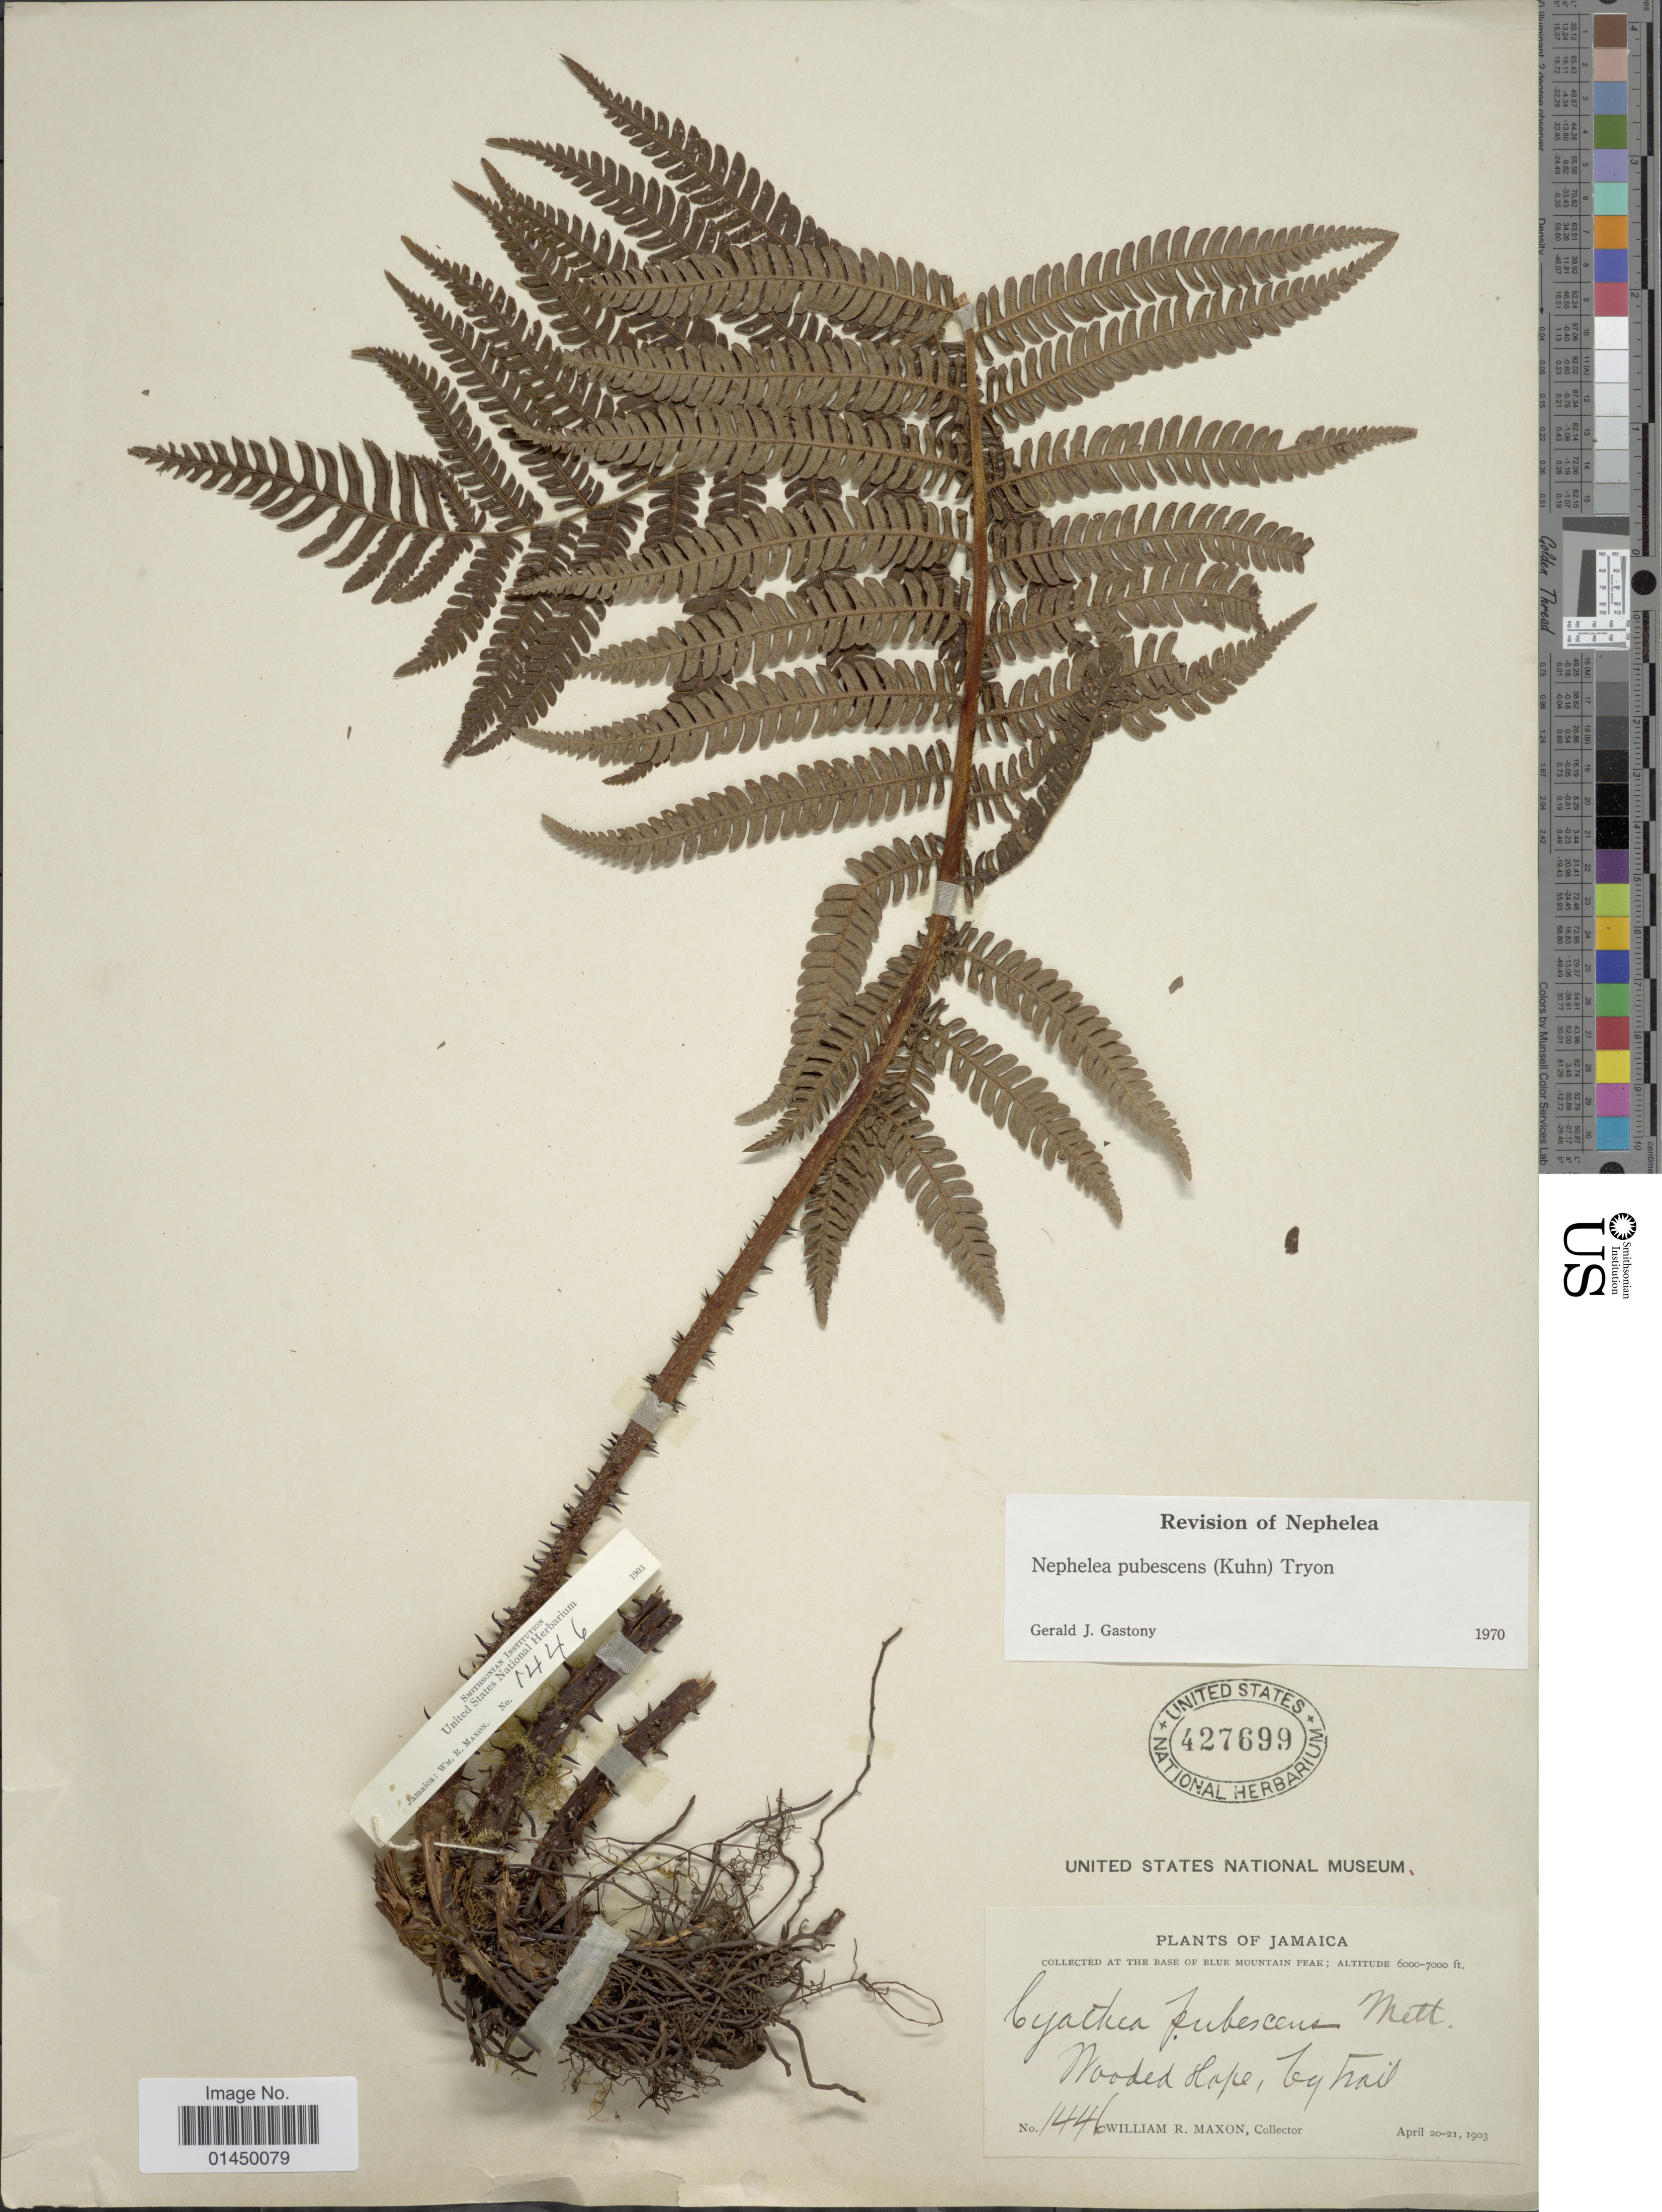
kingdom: Plantae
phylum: Tracheophyta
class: Polypodiopsida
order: Cyatheales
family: Cyatheaceae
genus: Cyathea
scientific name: Cyathea bipinnatifida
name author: (Baker) Domin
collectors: W. R. Maxon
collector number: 1446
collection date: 1903-04-20/1903-04-21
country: Jamaica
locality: At The Base of Blue Mountain Peak, Wooded slope, by trail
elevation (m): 1829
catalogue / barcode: US 427699